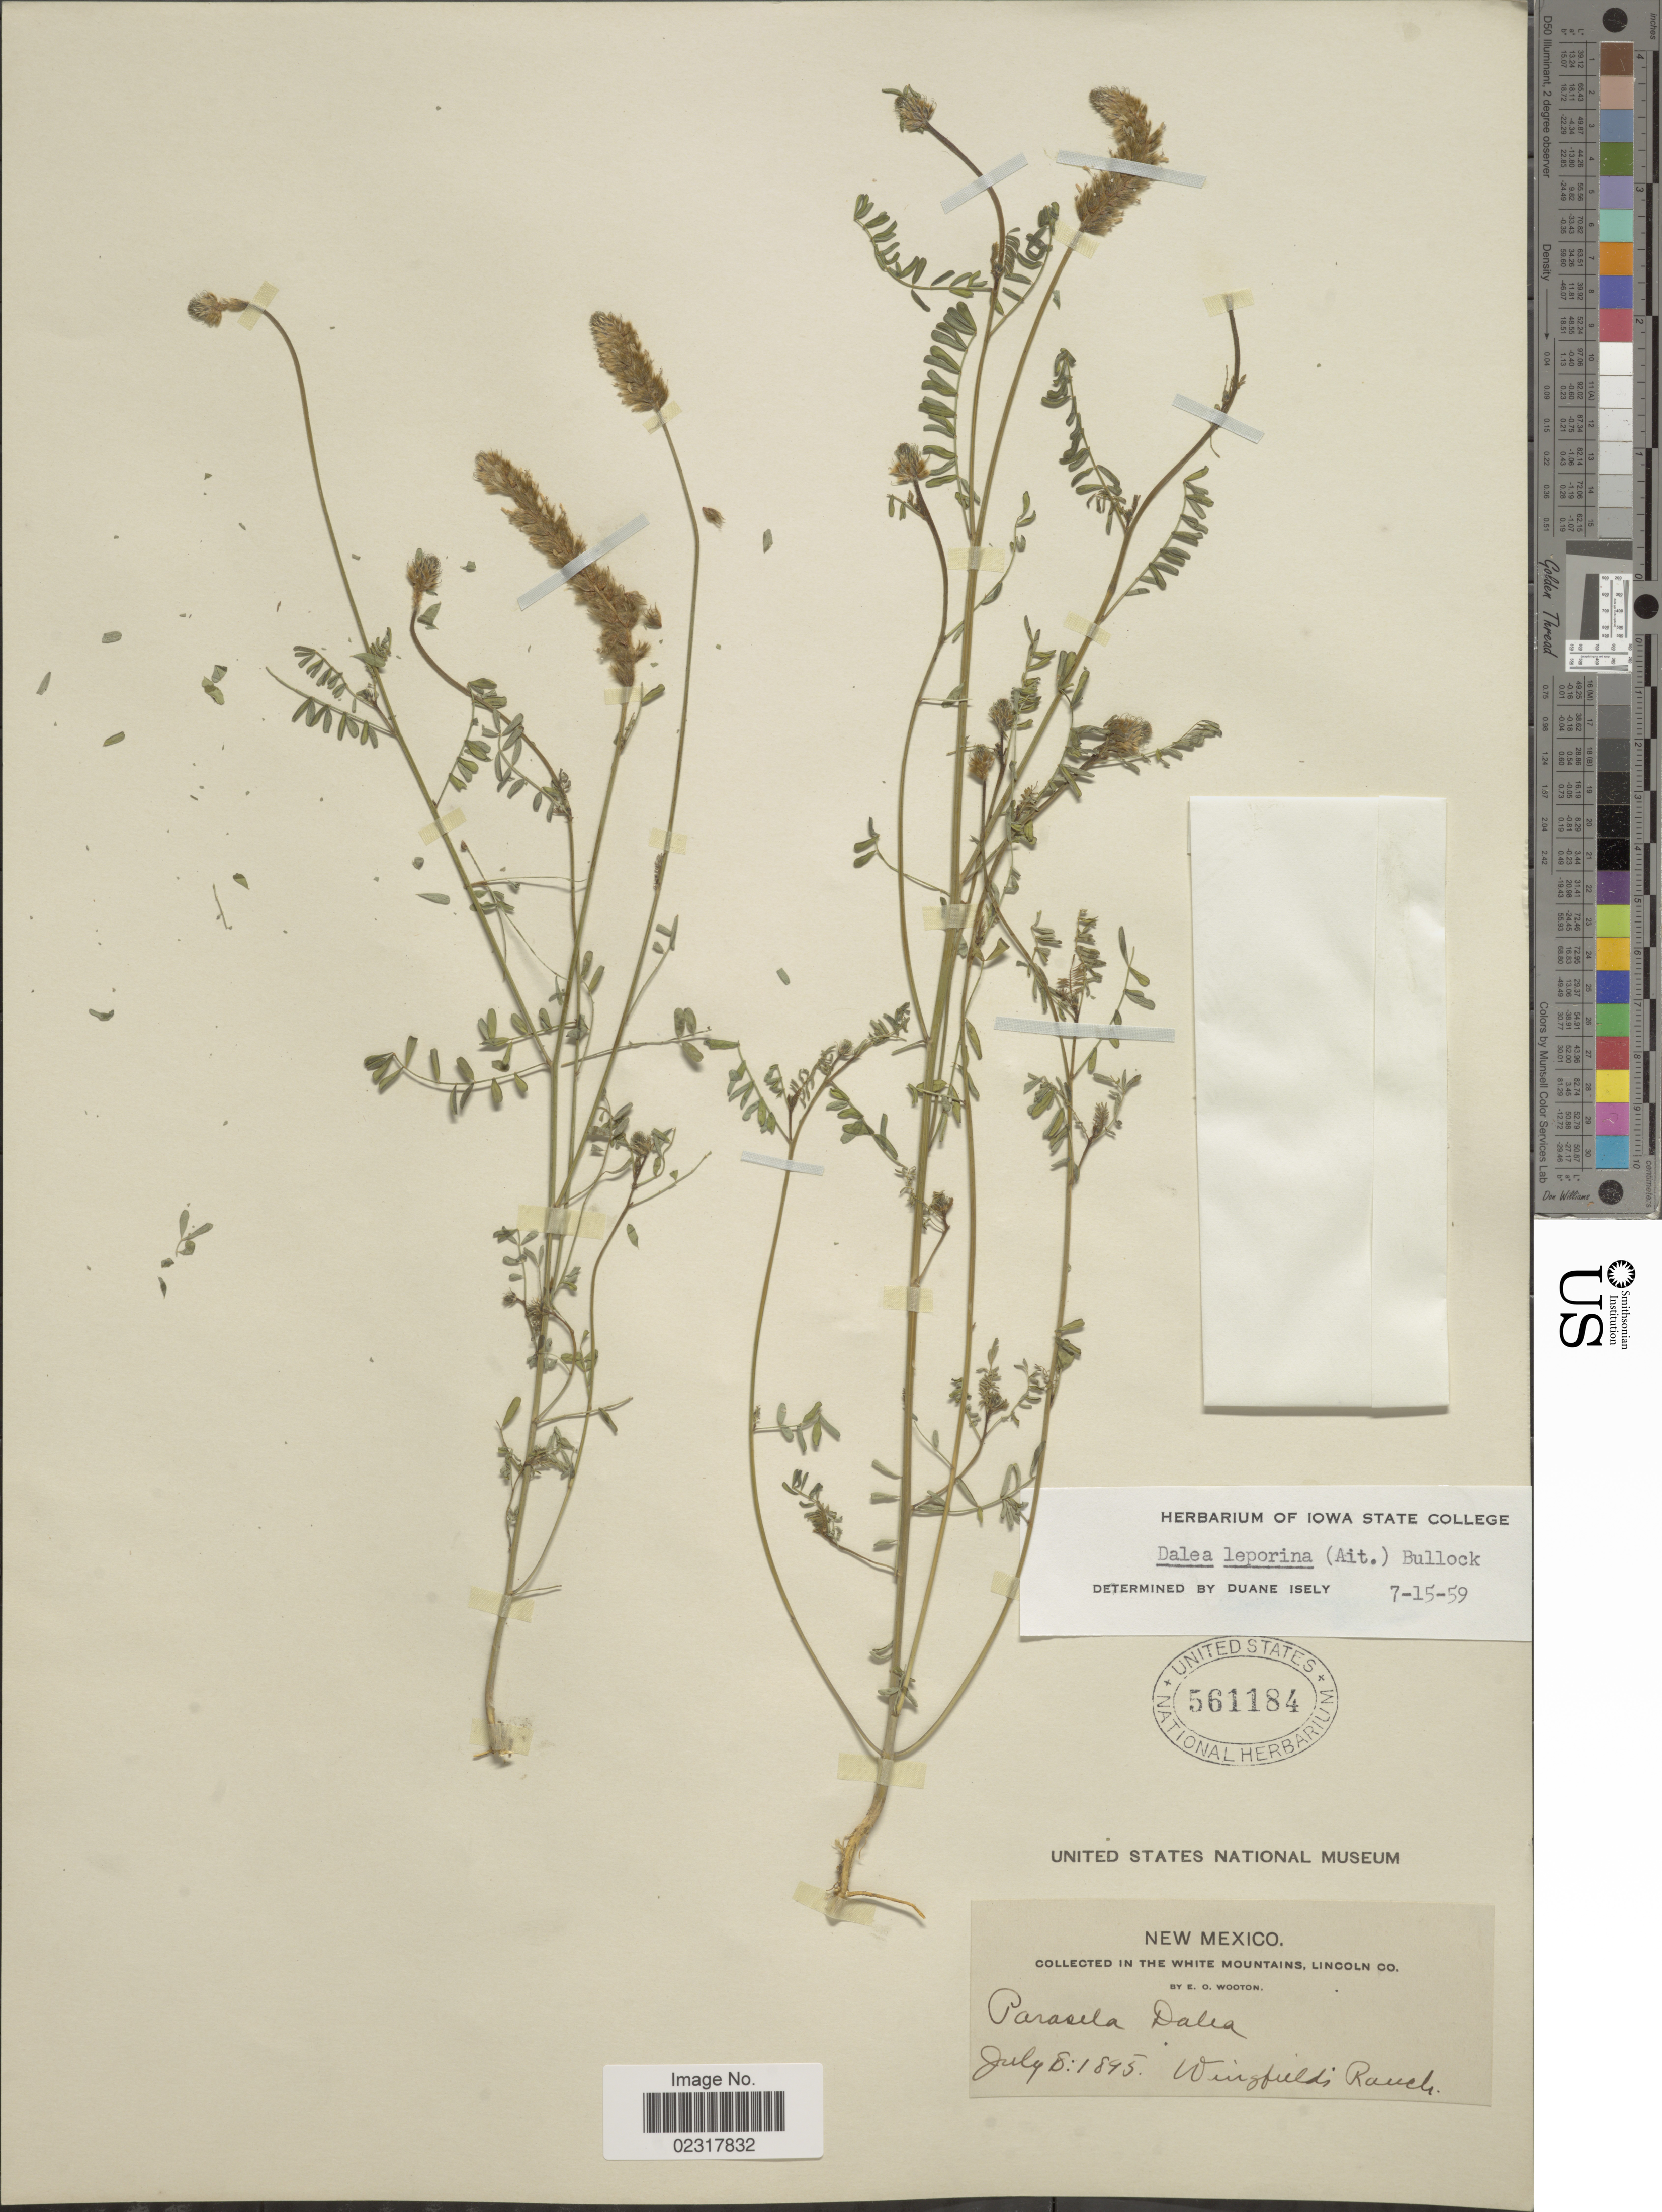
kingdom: Plantae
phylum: Tracheophyta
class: Magnoliopsida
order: Fabales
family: Fabaceae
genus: Dalea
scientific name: Dalea leporina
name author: (Aiton) Bullock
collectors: E. O. Wooton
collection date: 1895-07-08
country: United States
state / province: New Mexico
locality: In the White Mountains, Lincoln Co. Wingfield's Ranch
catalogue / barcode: US 561184